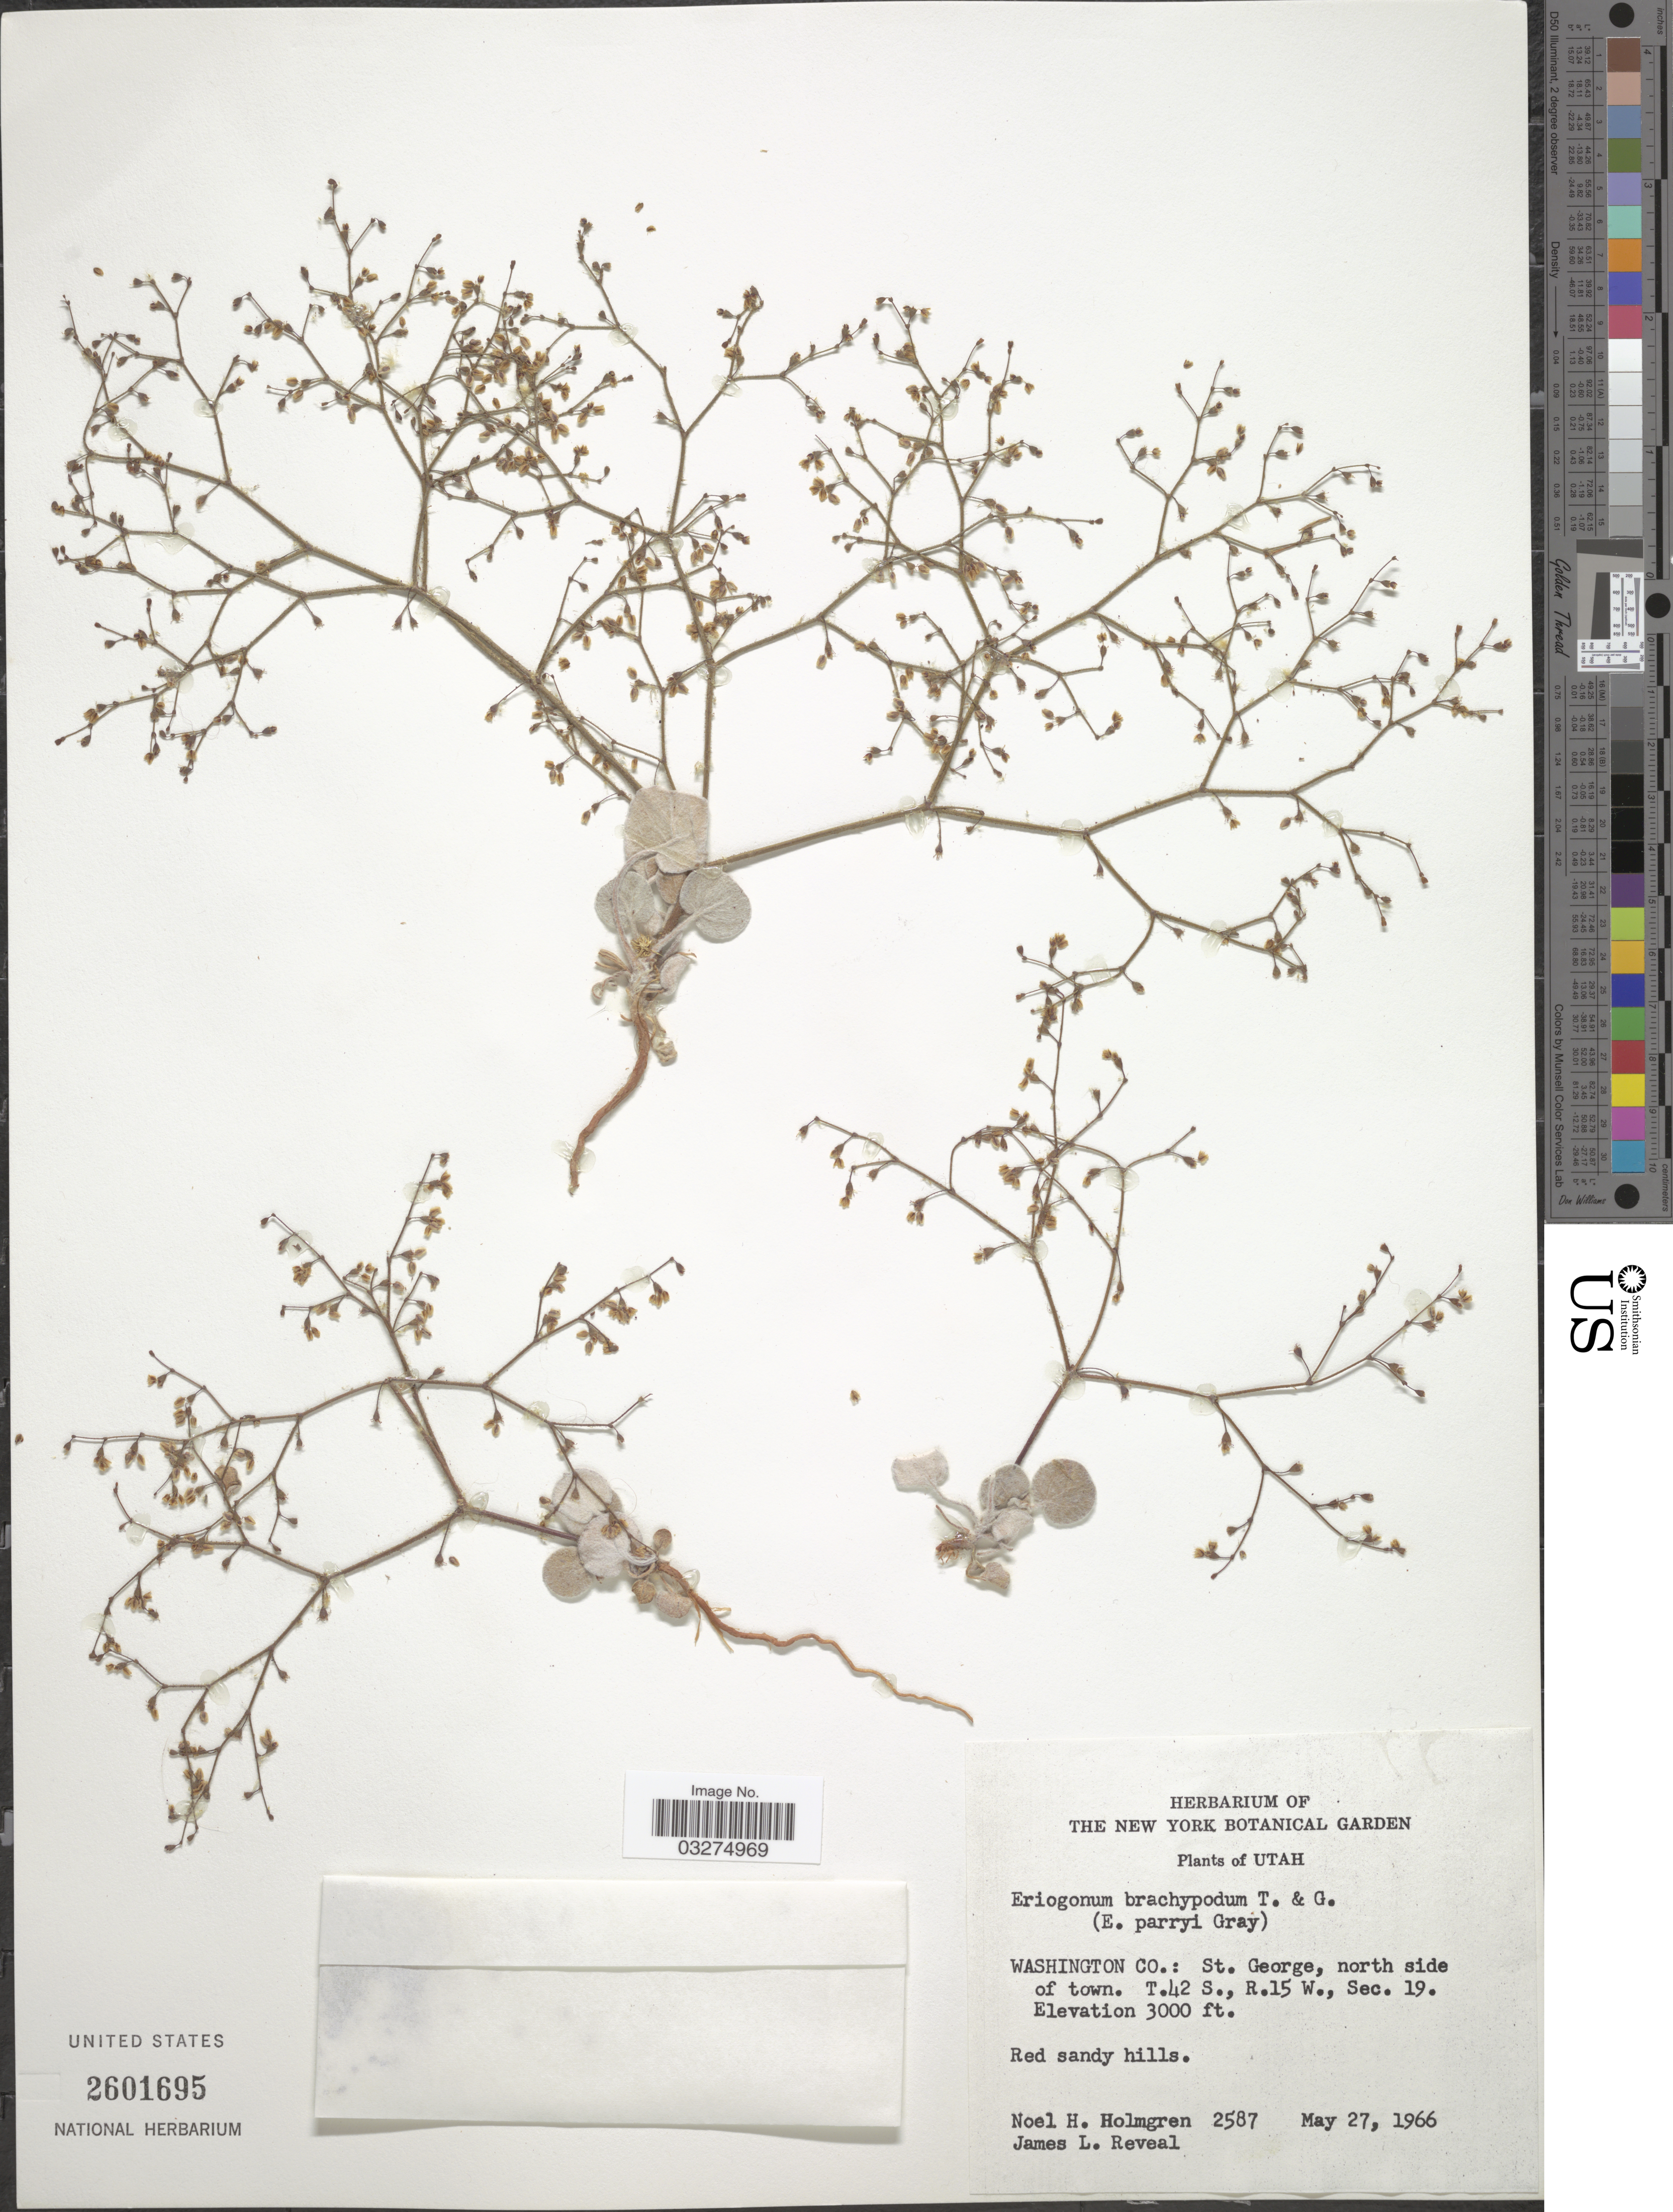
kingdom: Plantae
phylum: Tracheophyta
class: Magnoliopsida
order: Caryophyllales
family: Polygonaceae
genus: Eriogonum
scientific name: Eriogonum brachypodum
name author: Torr. & A. Gray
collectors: N. H. Holmgren & J. L. Reveal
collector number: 2587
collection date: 1966-05-27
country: United States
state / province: Utah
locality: Washington Co.: St. George, north side of town. T42S, R15W, Sec.19.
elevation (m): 914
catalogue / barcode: US 2601695